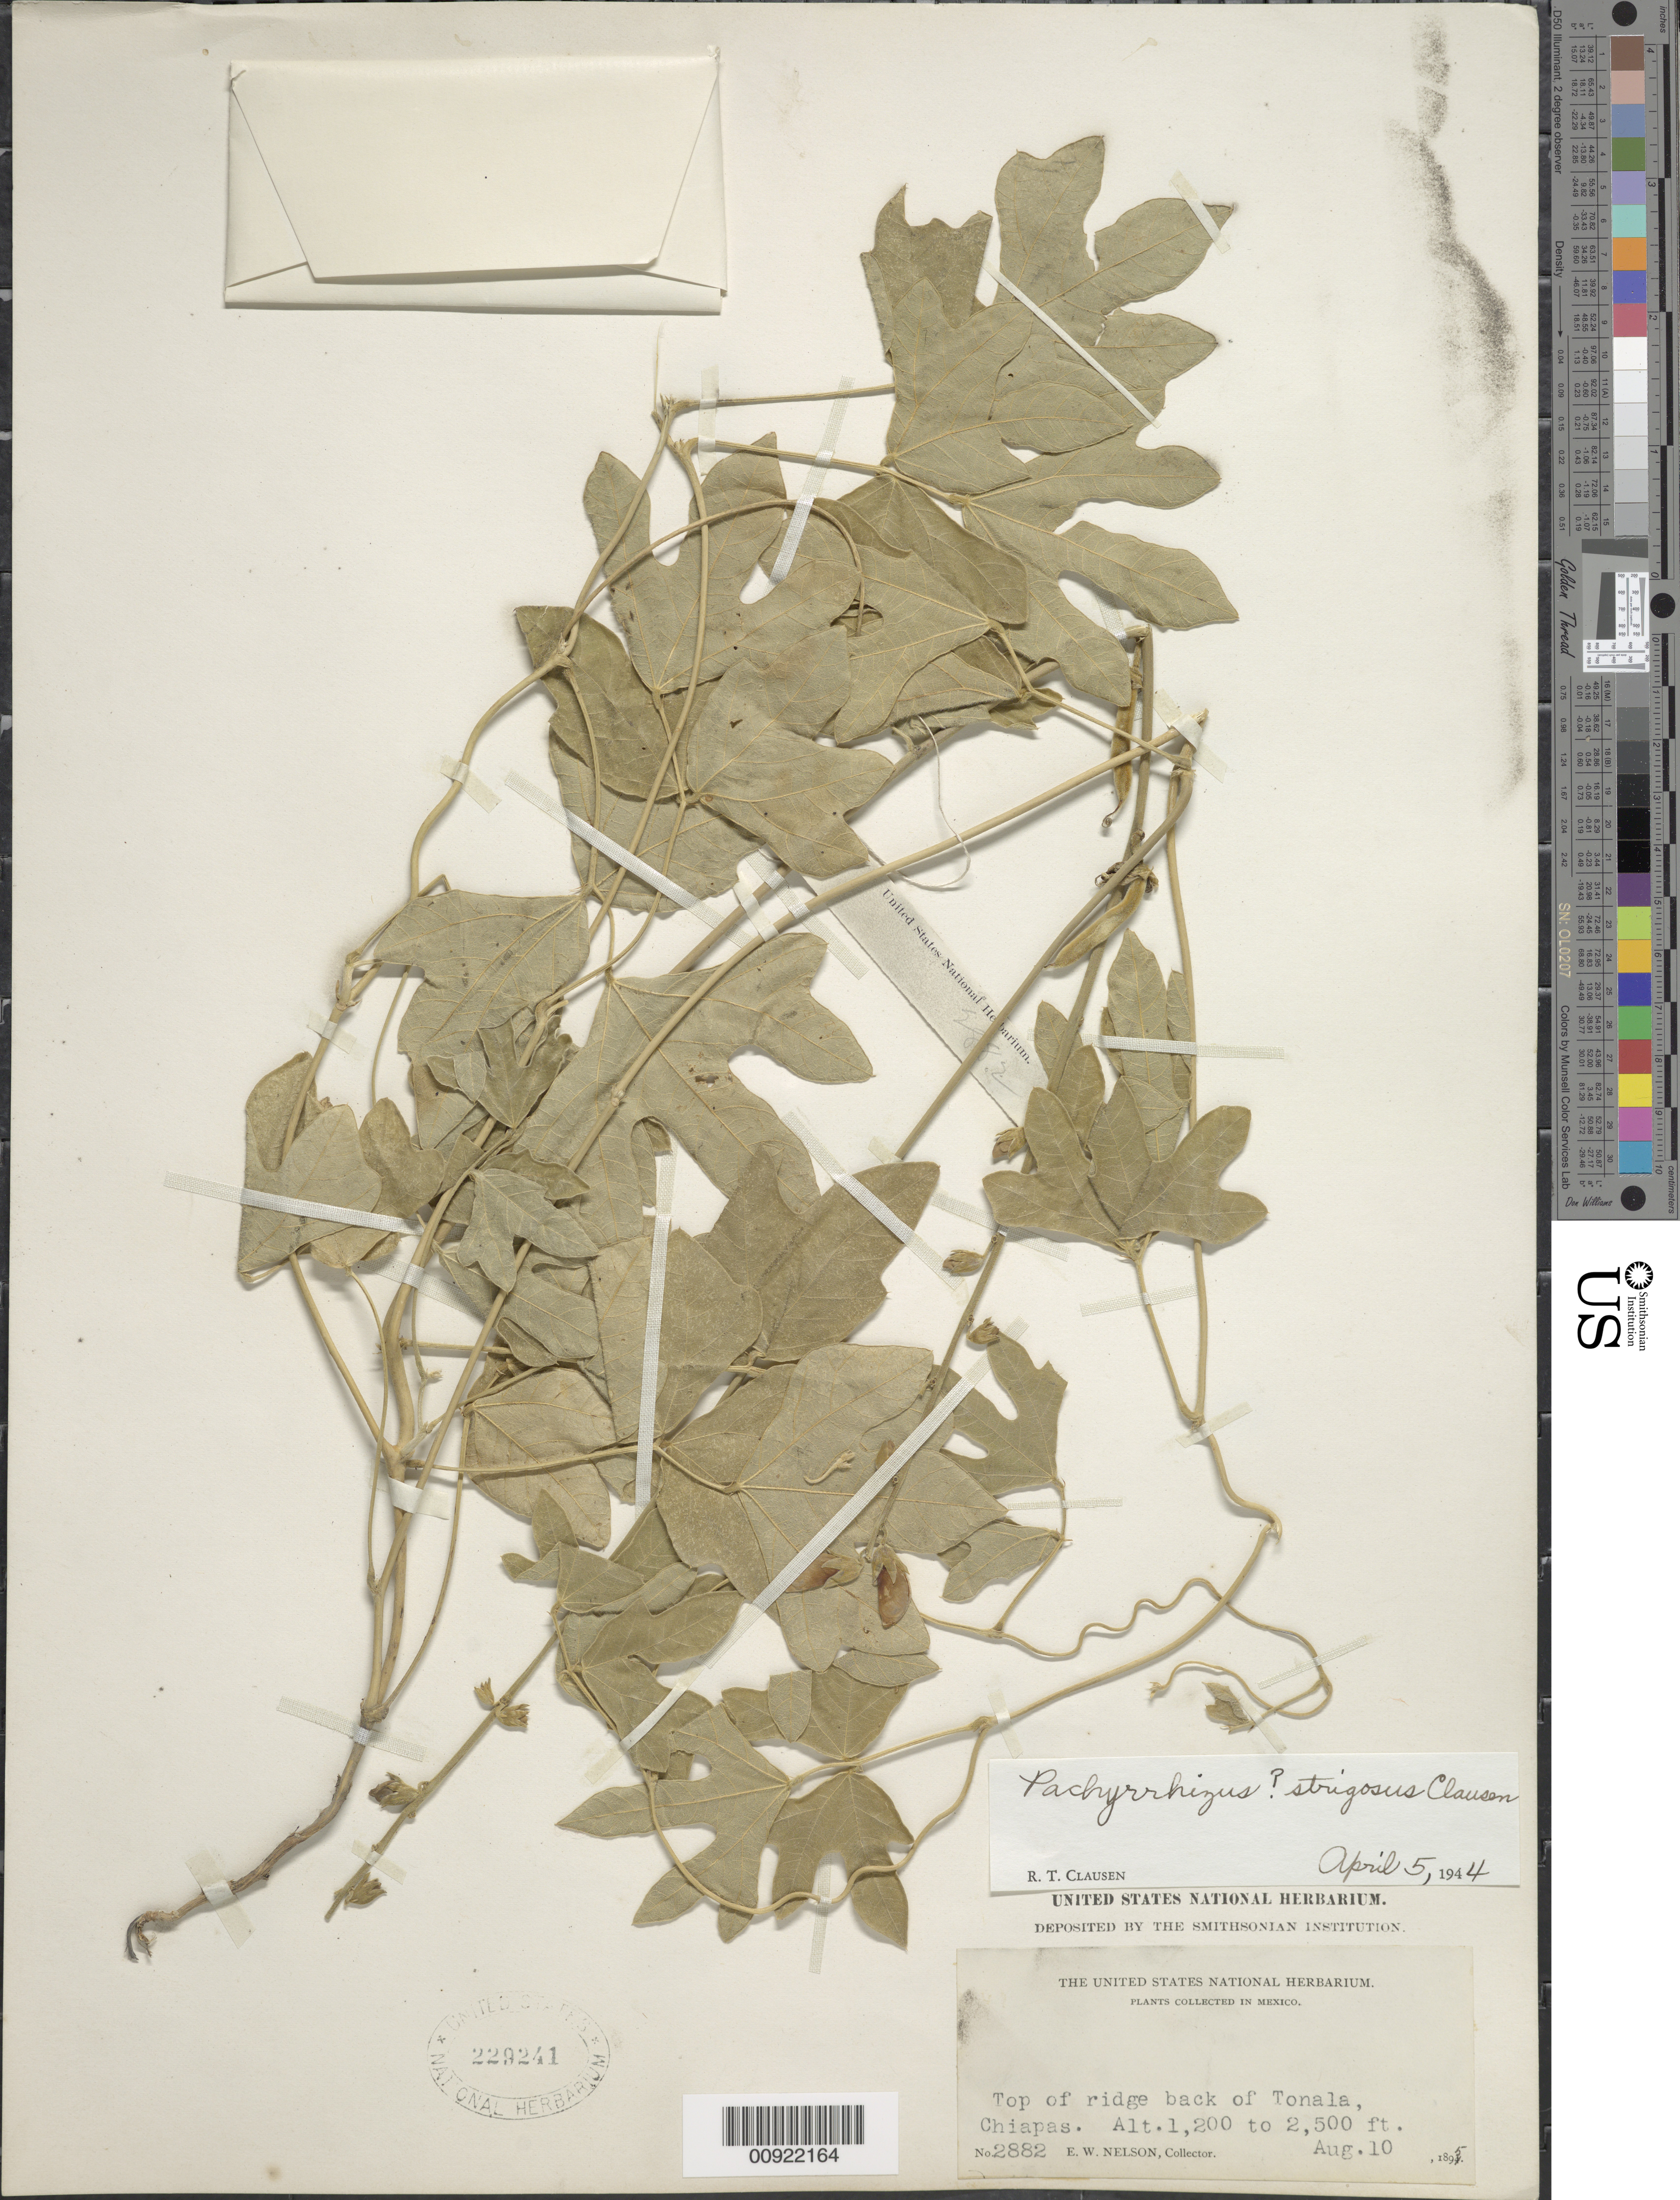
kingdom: Plantae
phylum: Tracheophyta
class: Magnoliopsida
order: Fabales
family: Fabaceae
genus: Pachyrhizus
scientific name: Pachyrhizus strigosus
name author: R.T. Clausen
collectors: E. W. Nelson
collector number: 2882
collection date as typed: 10 Aug 1895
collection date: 1895-08-10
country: Mexico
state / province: Chiapas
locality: Top of ridge back of Tonala, Chiapas.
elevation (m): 366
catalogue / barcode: US 229241